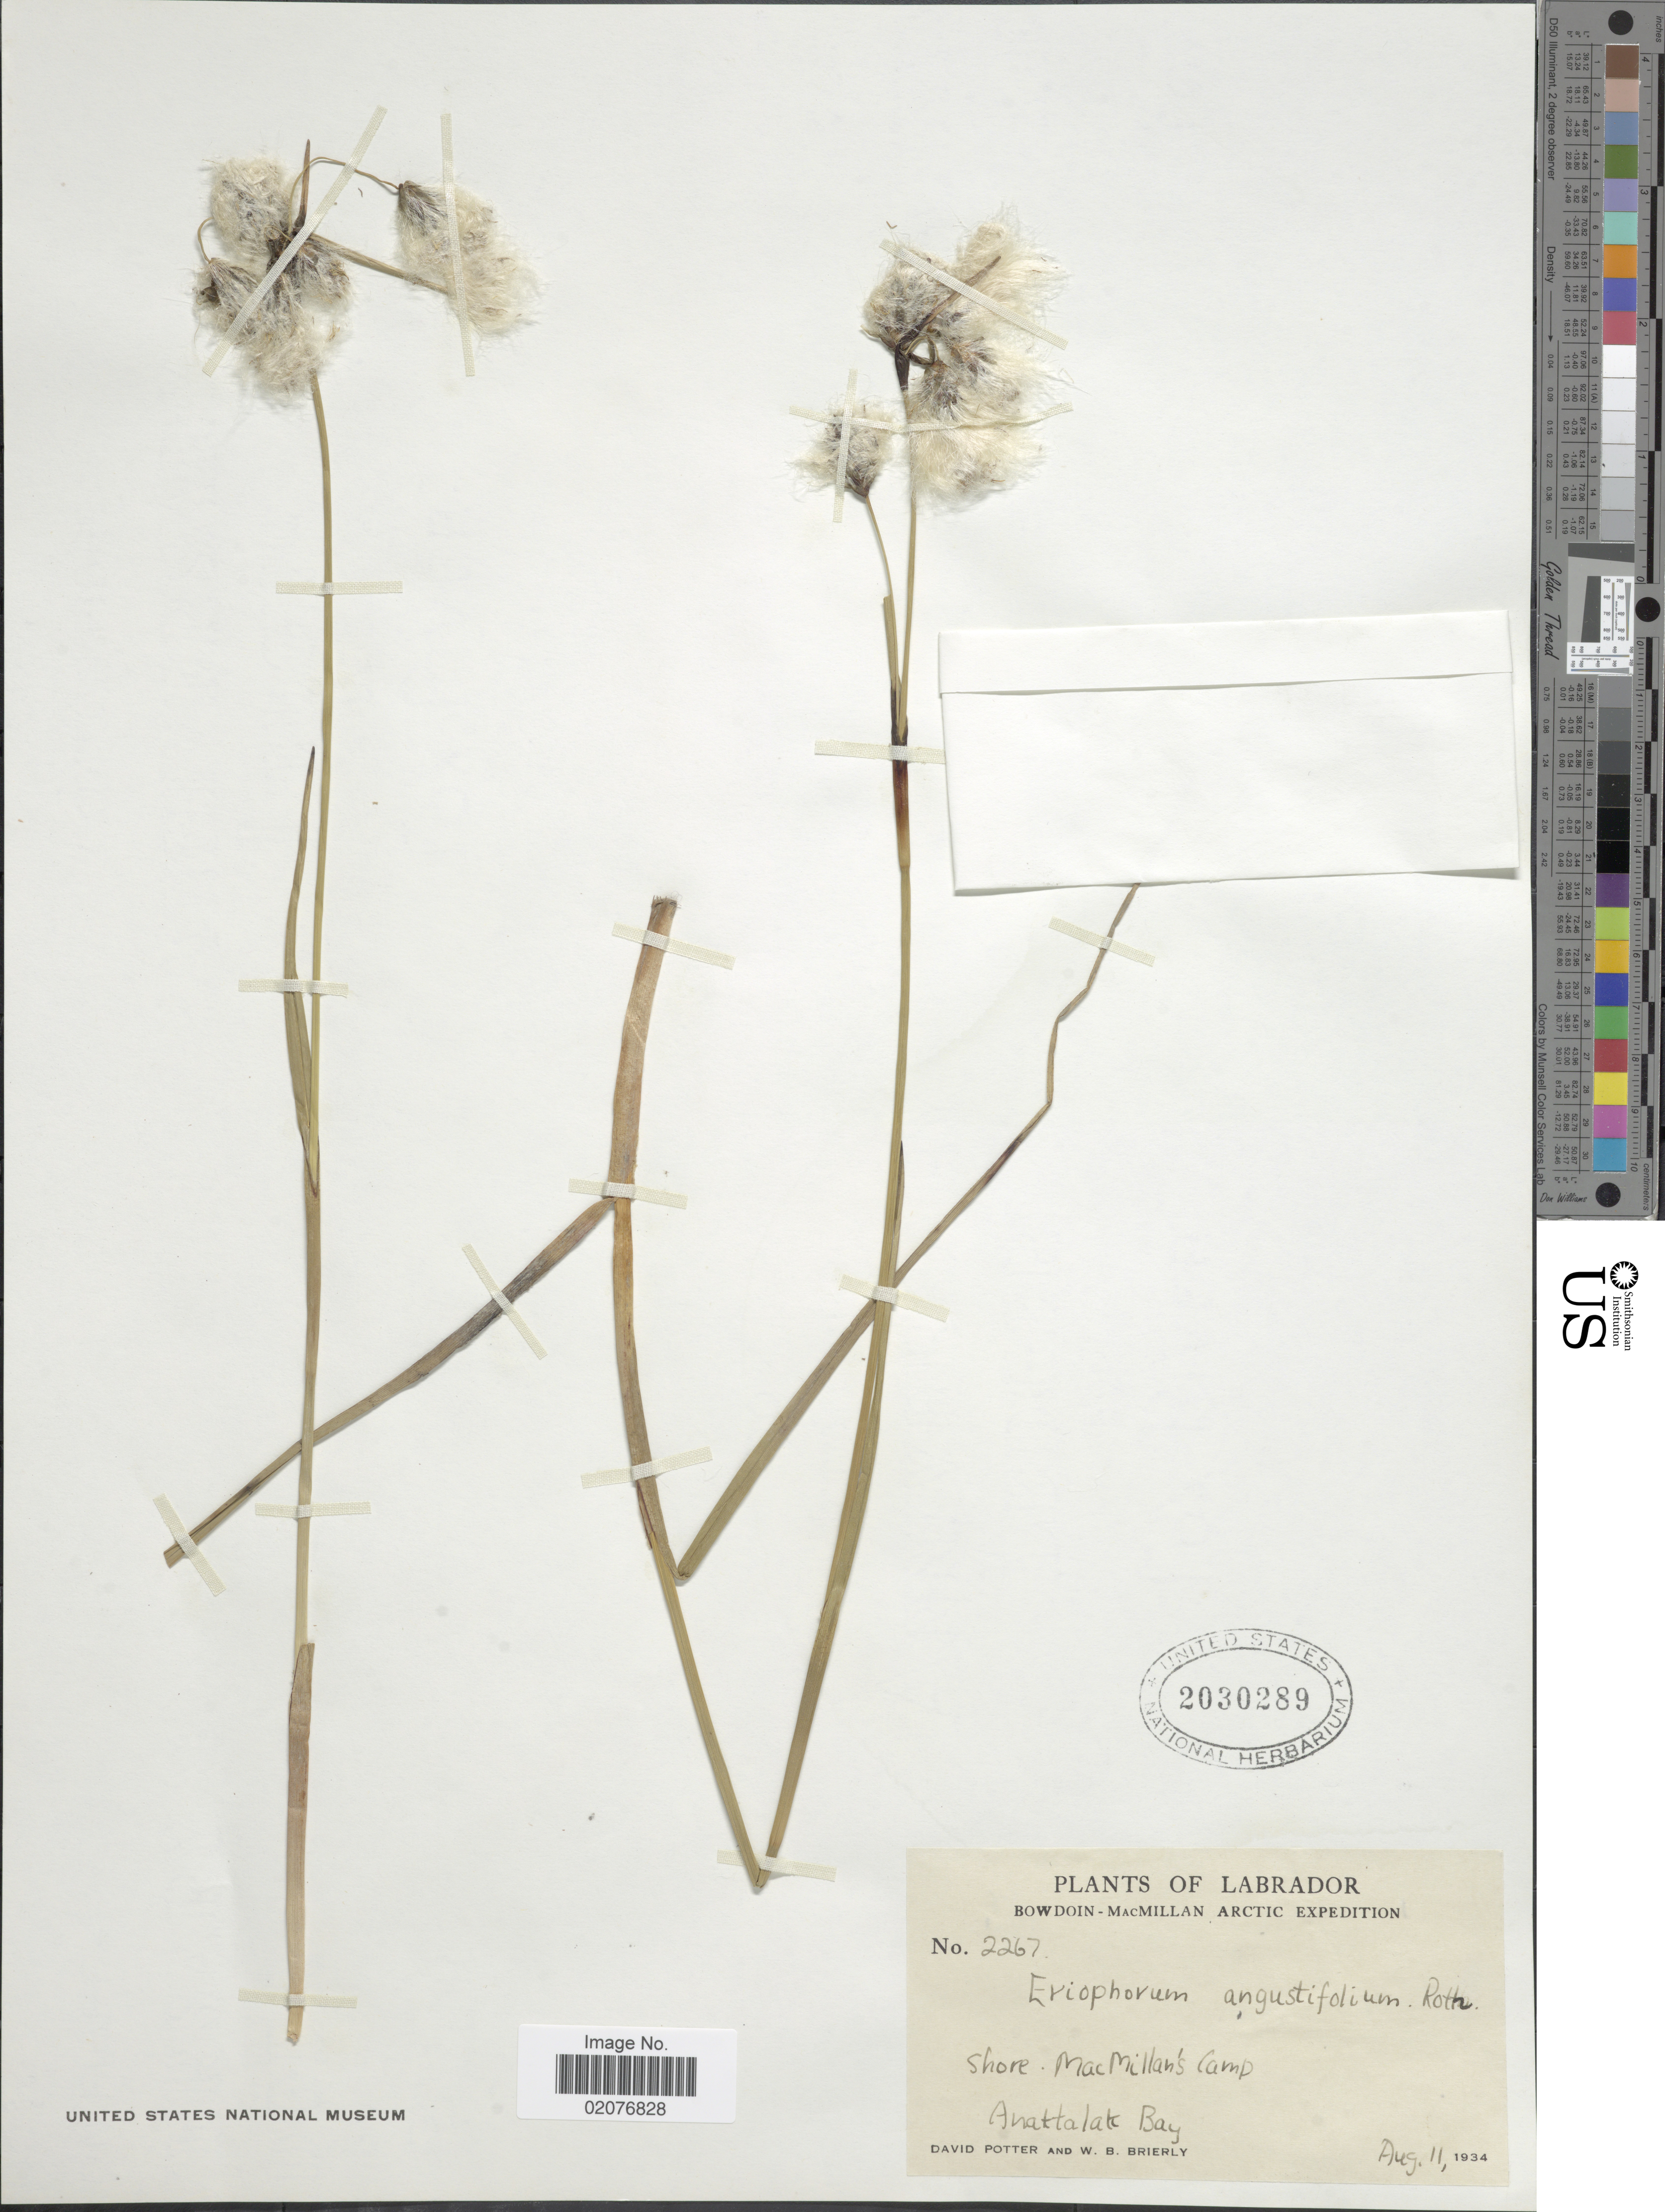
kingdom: Plantae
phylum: Tracheophyta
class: Liliopsida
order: Poales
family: Cyperaceae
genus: Eriophorum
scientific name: Eriophorum angustifolium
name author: Honck.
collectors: D. Potter & W. Brierly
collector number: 2267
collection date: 1934-08-11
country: Canada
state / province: Newfoundland and Labrador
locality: Labrador, Bowdoin-MacMillan Arctic, shore MacMillan's Camp, Anaktalak Bay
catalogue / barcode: US 2030289